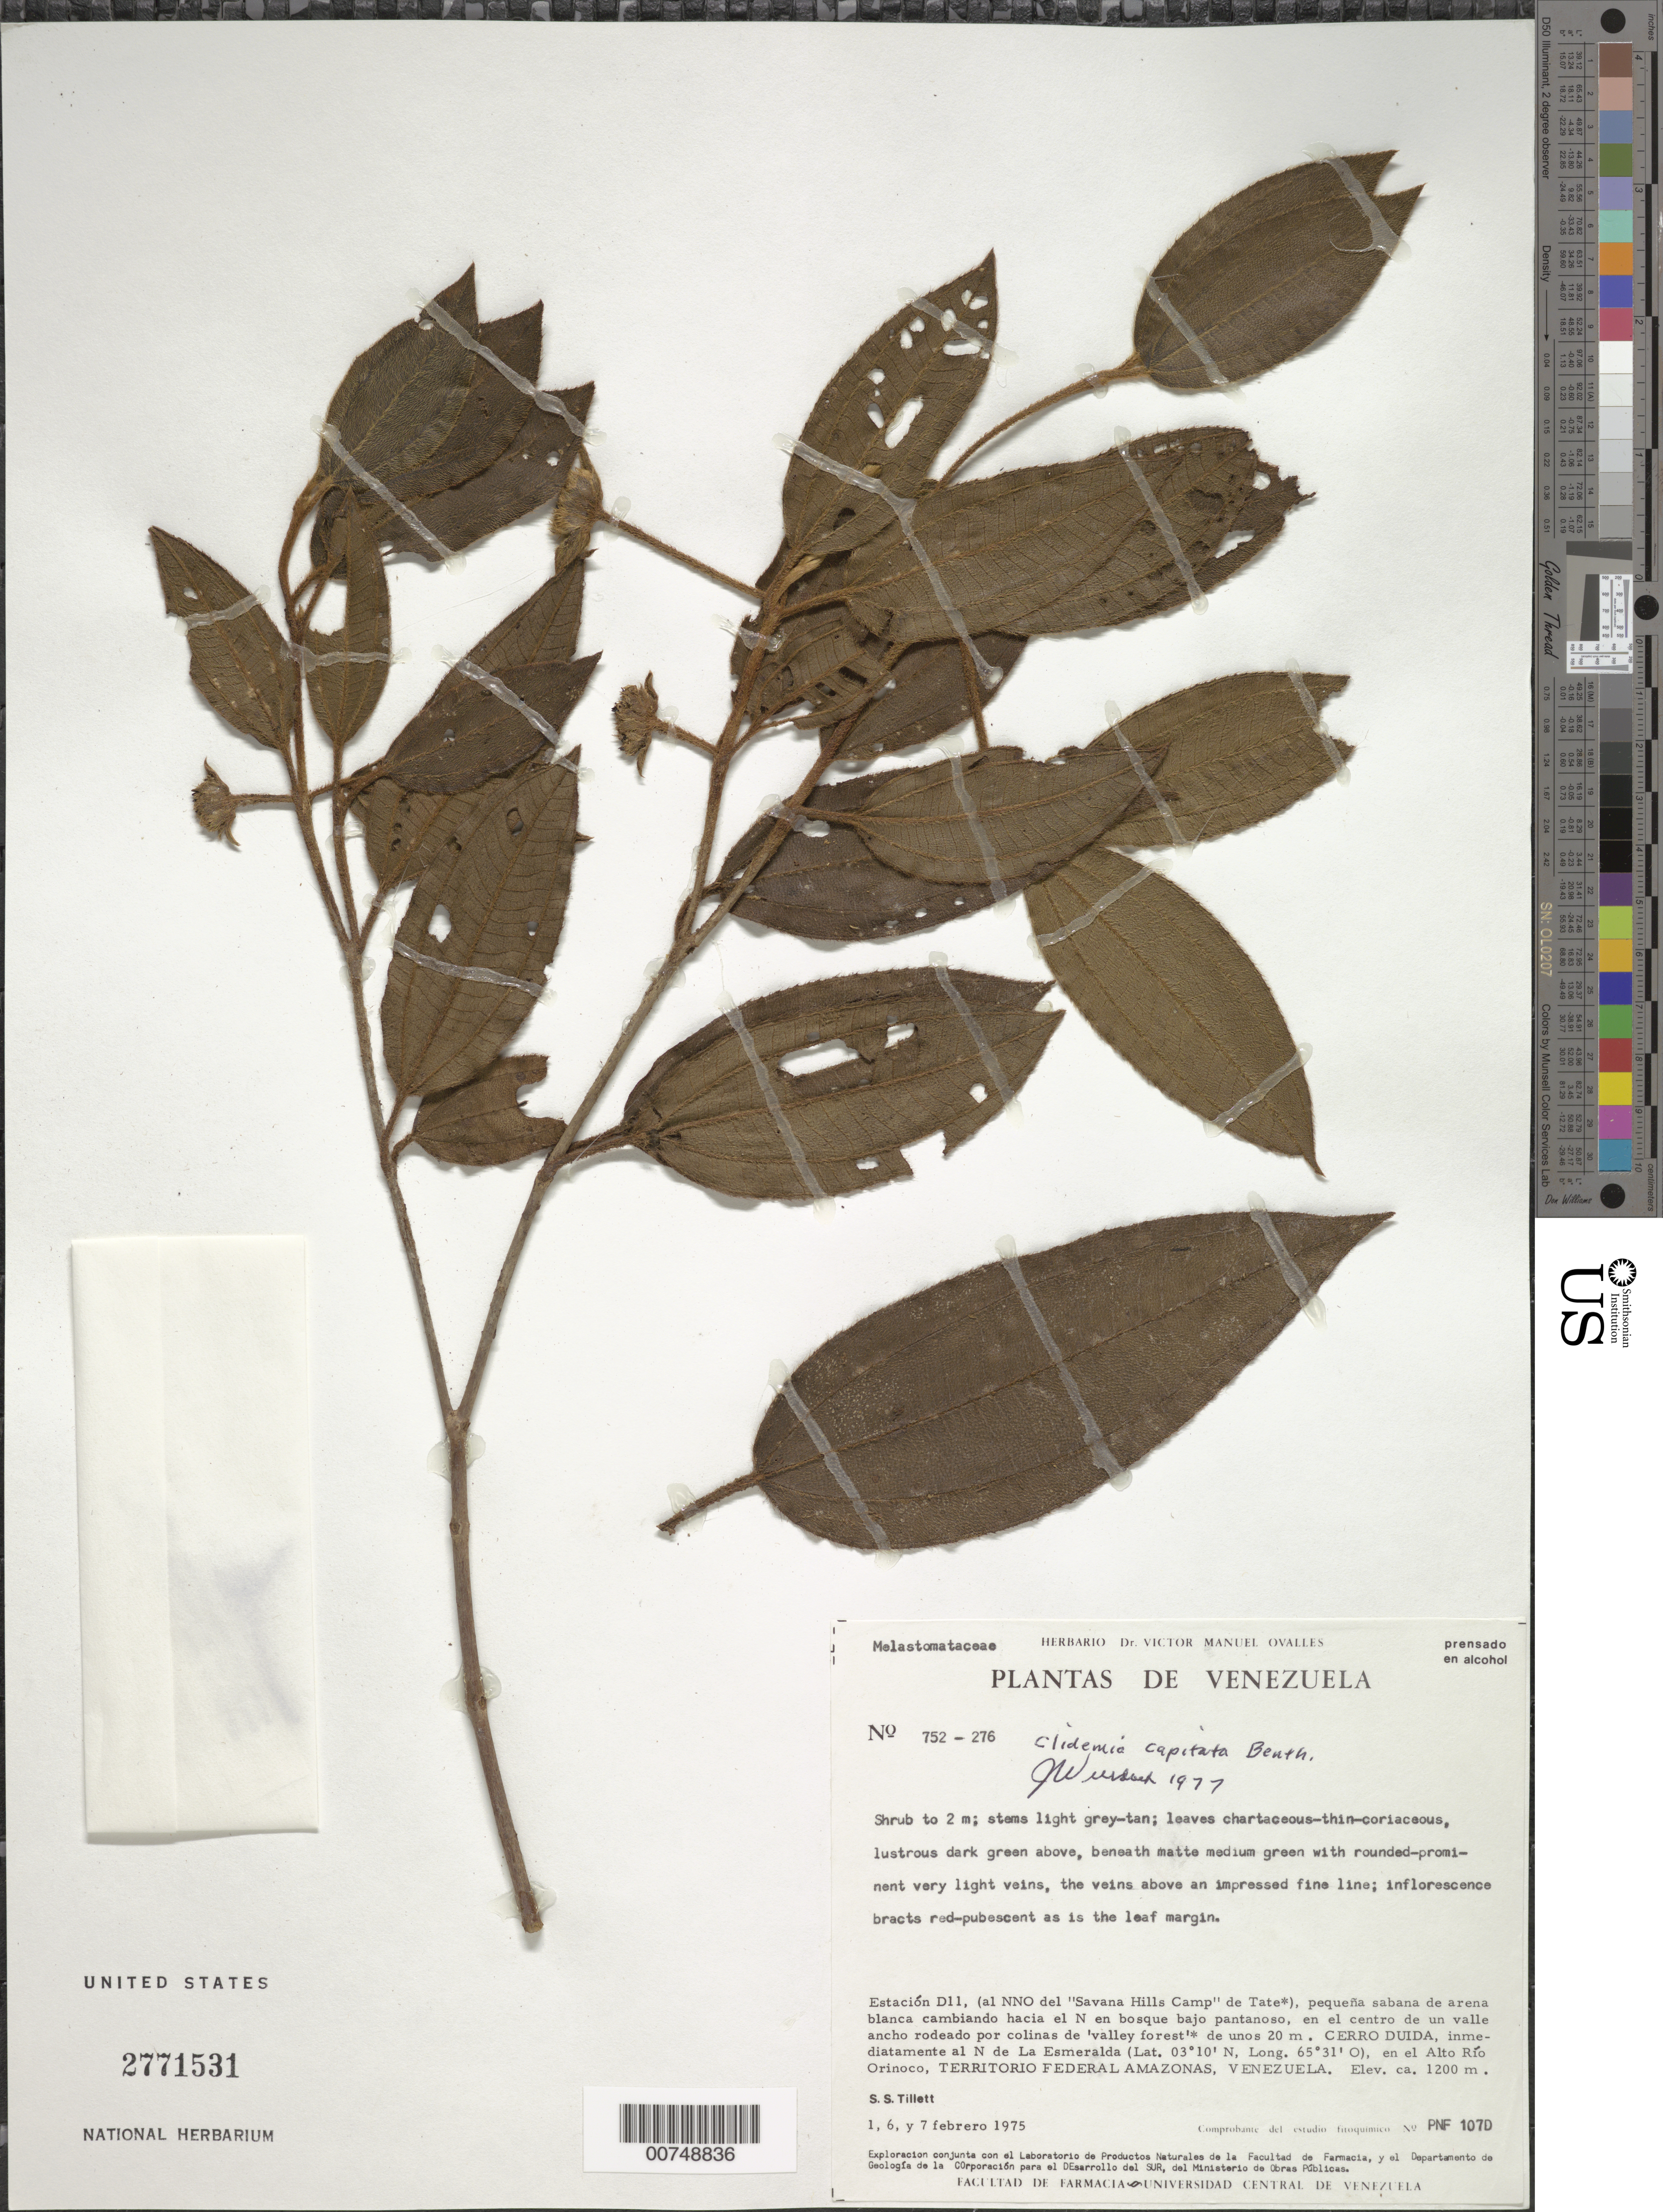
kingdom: Plantae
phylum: Tracheophyta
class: Magnoliopsida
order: Myrtales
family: Melastomataceae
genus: Clidemia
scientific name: Clidemia capitata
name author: Benth.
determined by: Wurdack, John J., (US), US (UNITED STATES)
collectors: S. S. Tillett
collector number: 752 276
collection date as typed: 1-Feb-75 to 7-Feb-75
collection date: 1975-02-01/1975-02-07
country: Venezuela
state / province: Amazonas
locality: Cerro Duida, N de La Esmeralda, en el Alto Rio Orinoco; Estacion D1C, Camp. Base (O del Savanna Hills Camp de Tate)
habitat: Pequena sabana arena blanca cambiando hacia el N en bosque bajo pantanoso, en el centro de un velle ancho rodeado por colinas "valley forêt" unos 20m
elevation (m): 1200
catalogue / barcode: US 2771531